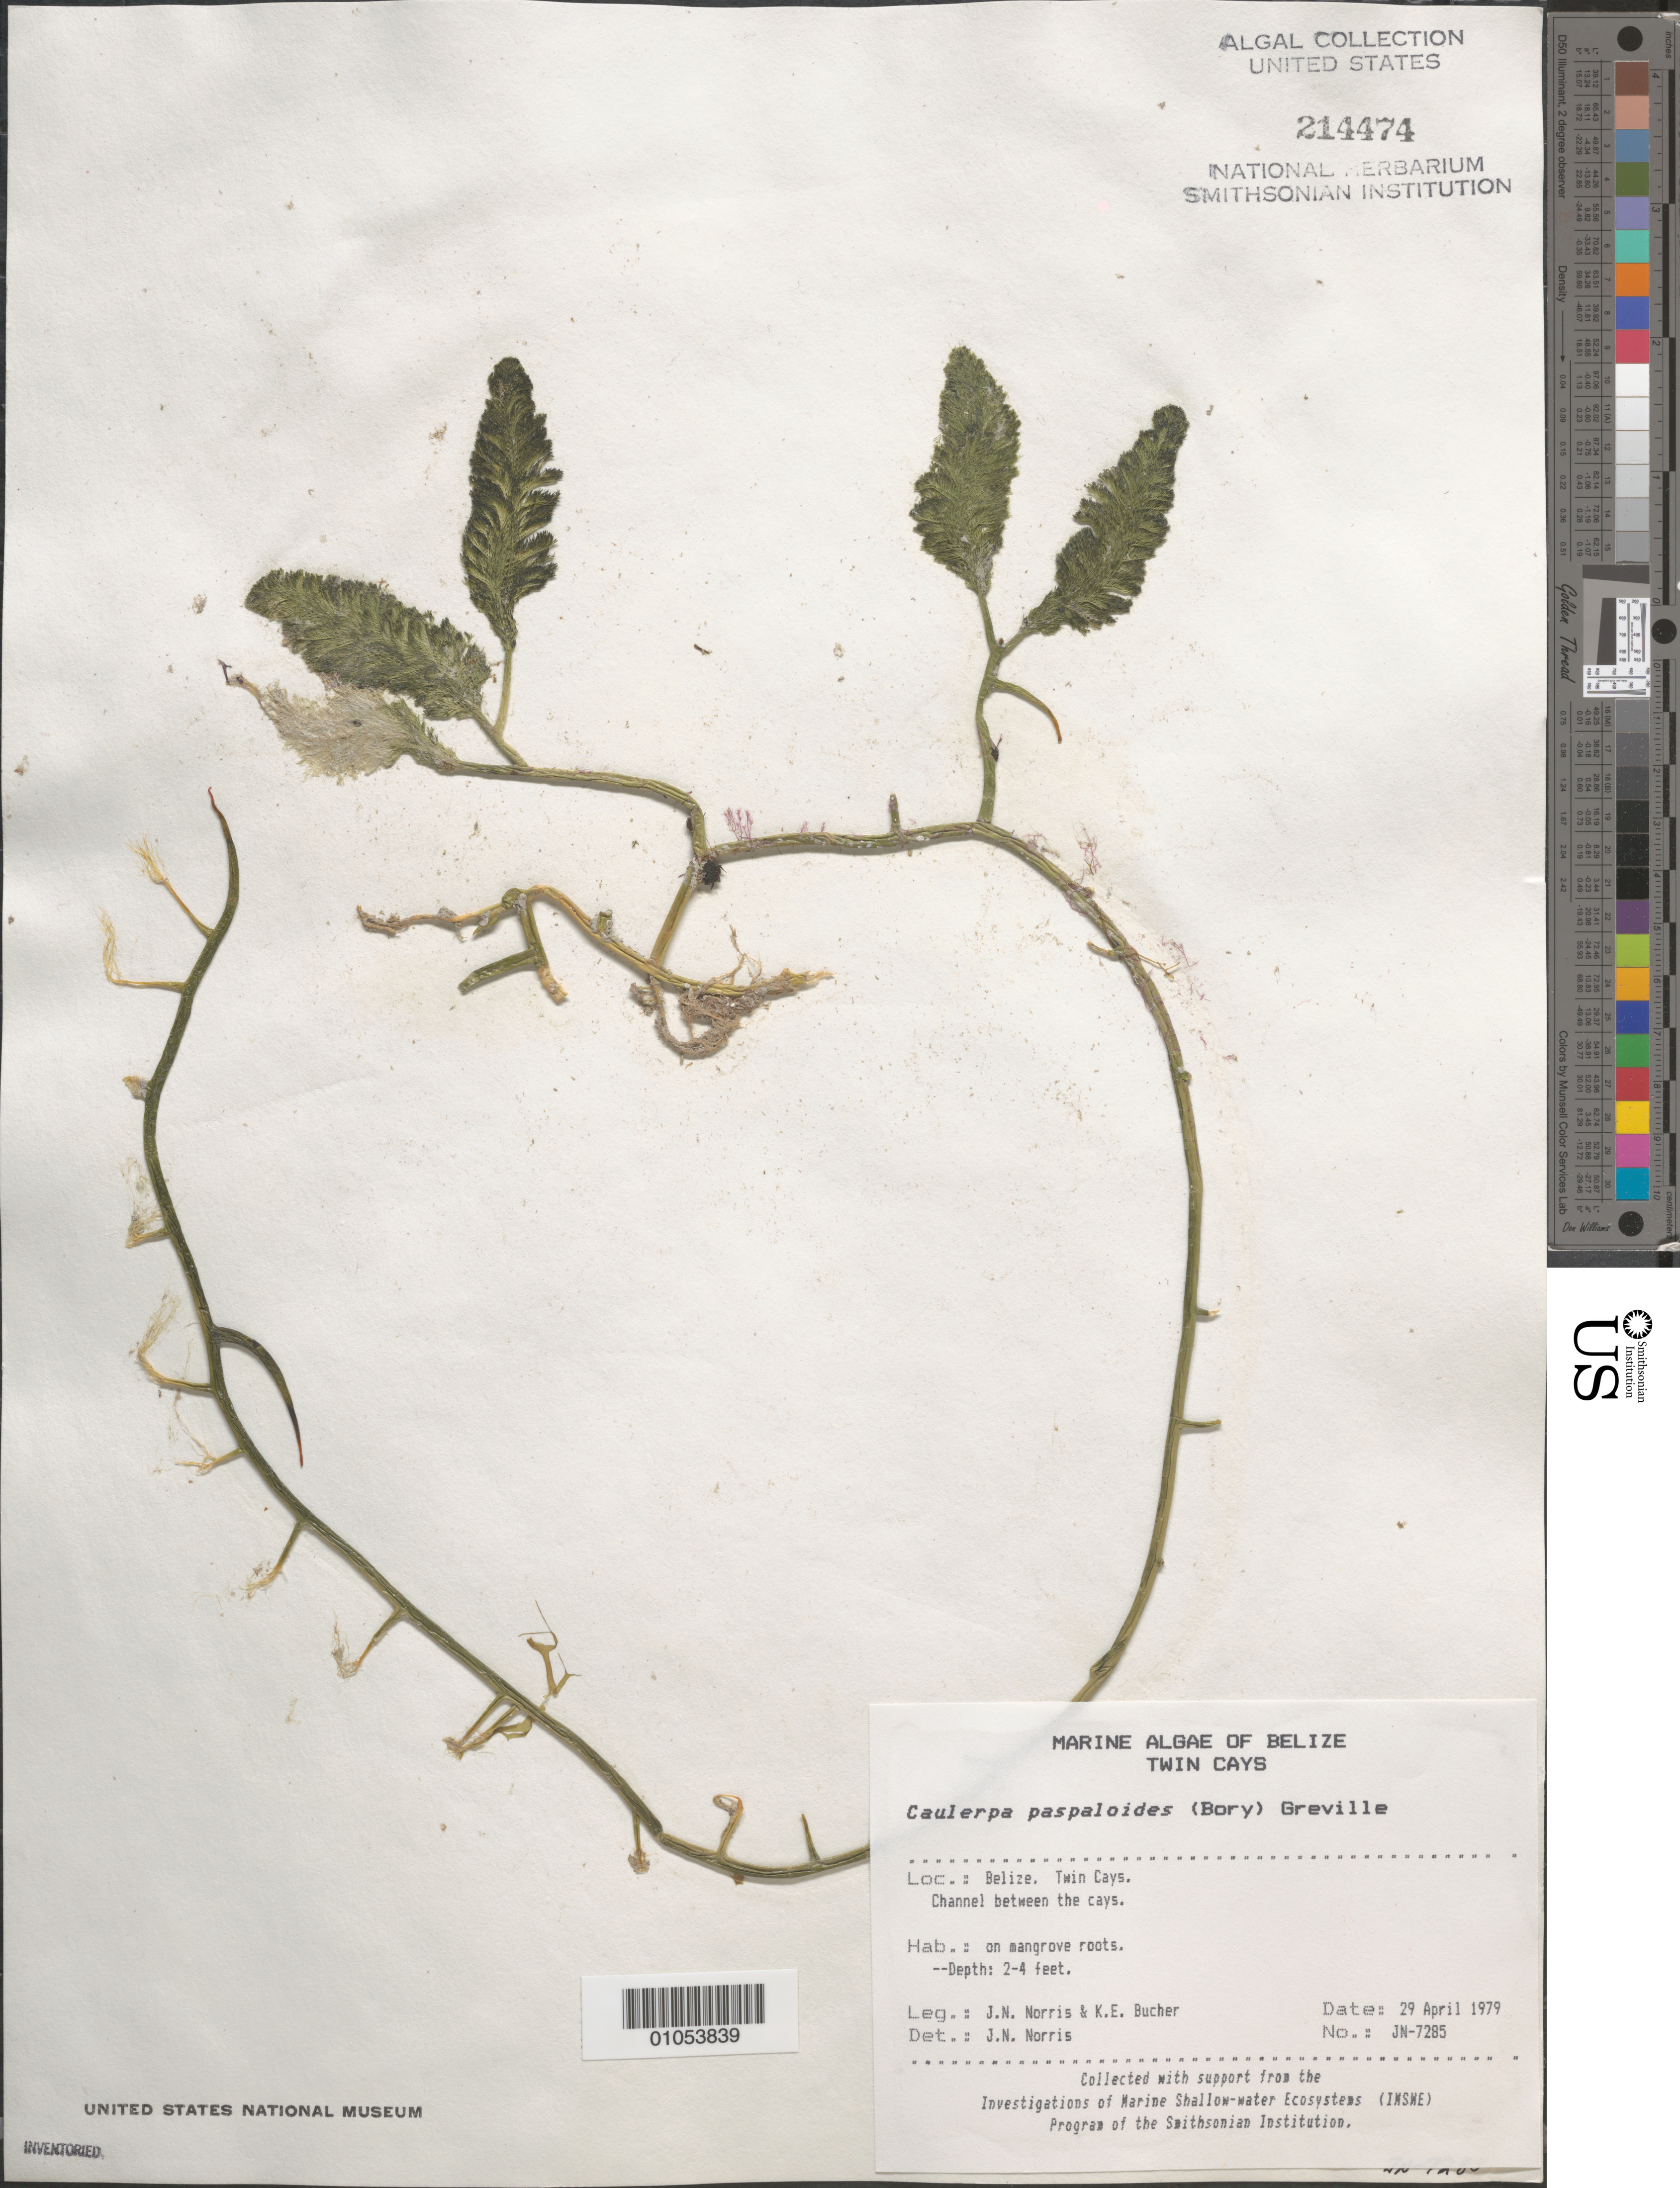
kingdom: Plantae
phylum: Chlorophyta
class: Ulvophyceae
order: Bryopsidales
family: Caulerpaceae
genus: Caulerpa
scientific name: Caulerpa paspaloides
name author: (Bory) Grev.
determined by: Norris, James N.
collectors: J. N. Norris & K. E. Bucher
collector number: JN-7285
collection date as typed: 29 Apr 1979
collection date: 1979-04-29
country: Belize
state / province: Stann Creek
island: Twin Cays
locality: Channel between Twin Cays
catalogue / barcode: US 214474